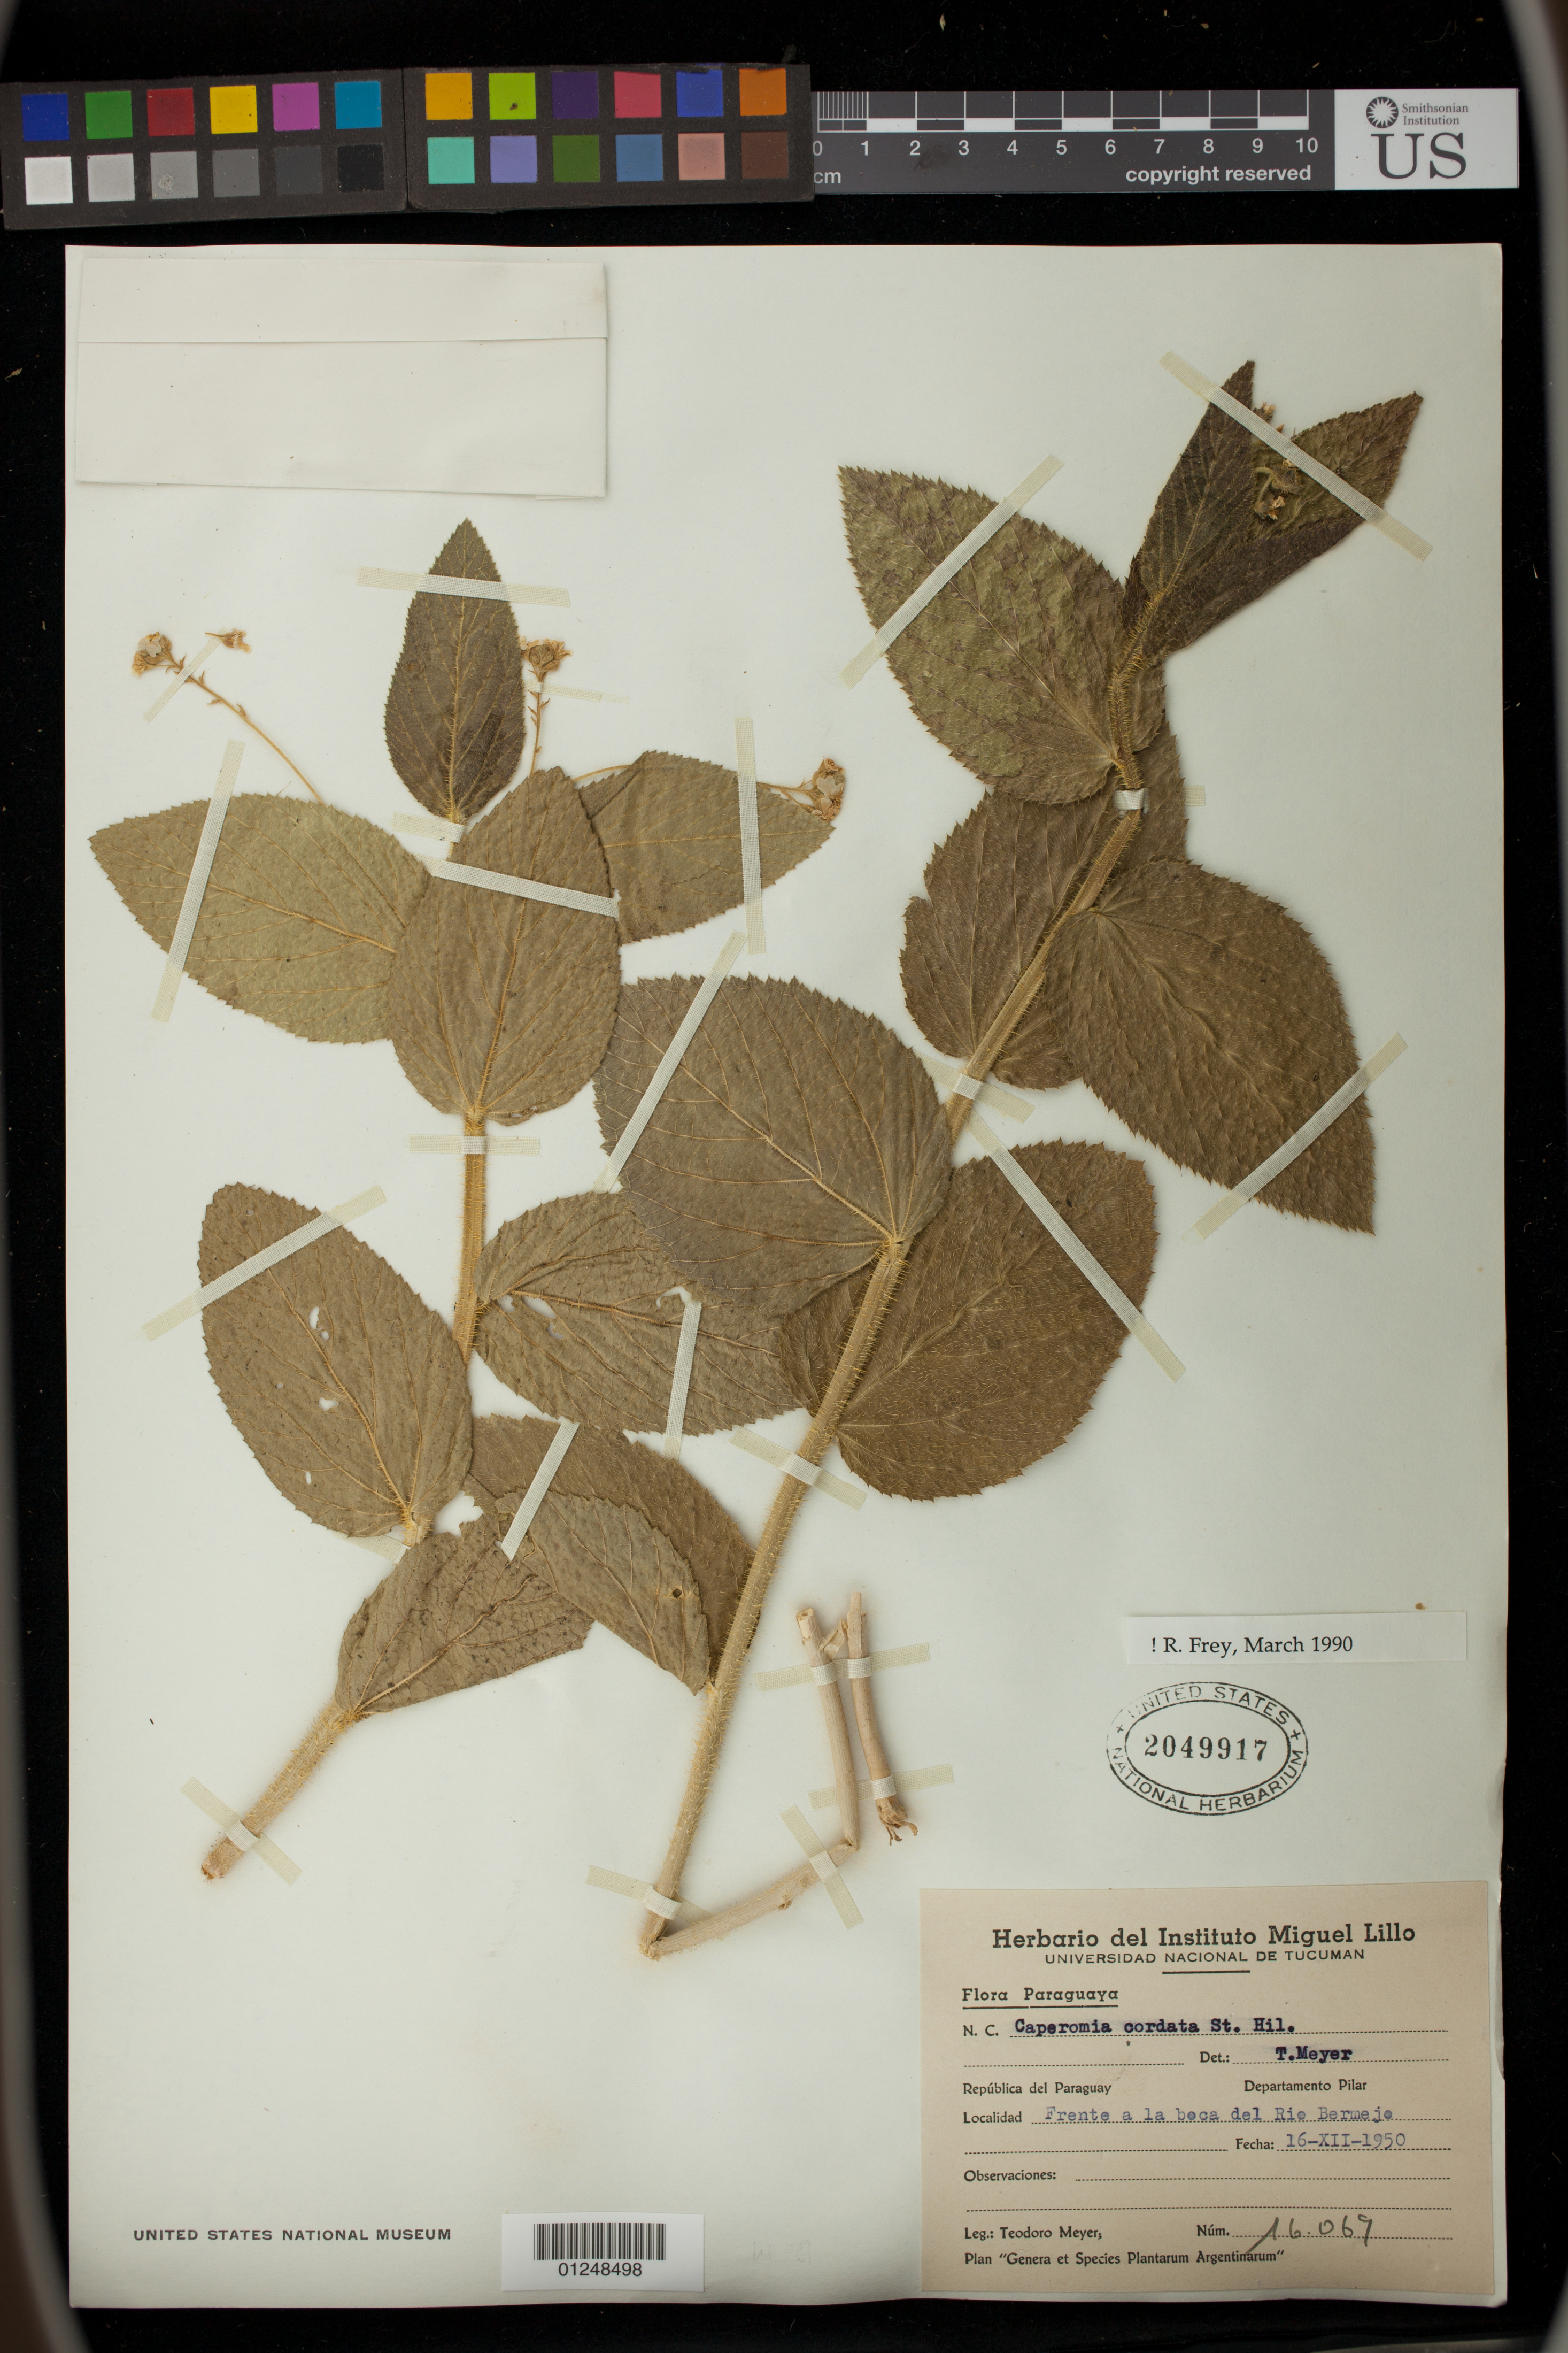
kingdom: Plantae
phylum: Tracheophyta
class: Magnoliopsida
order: Malpighiales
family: Euphorbiaceae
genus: Caperonia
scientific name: Caperonia cordata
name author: A. St.-Hil.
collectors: T. Meyer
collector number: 16.069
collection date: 1950-12-16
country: Paraguay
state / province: Neembucu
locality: Frente a la boca del Rio Bermejo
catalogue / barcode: US 2049917